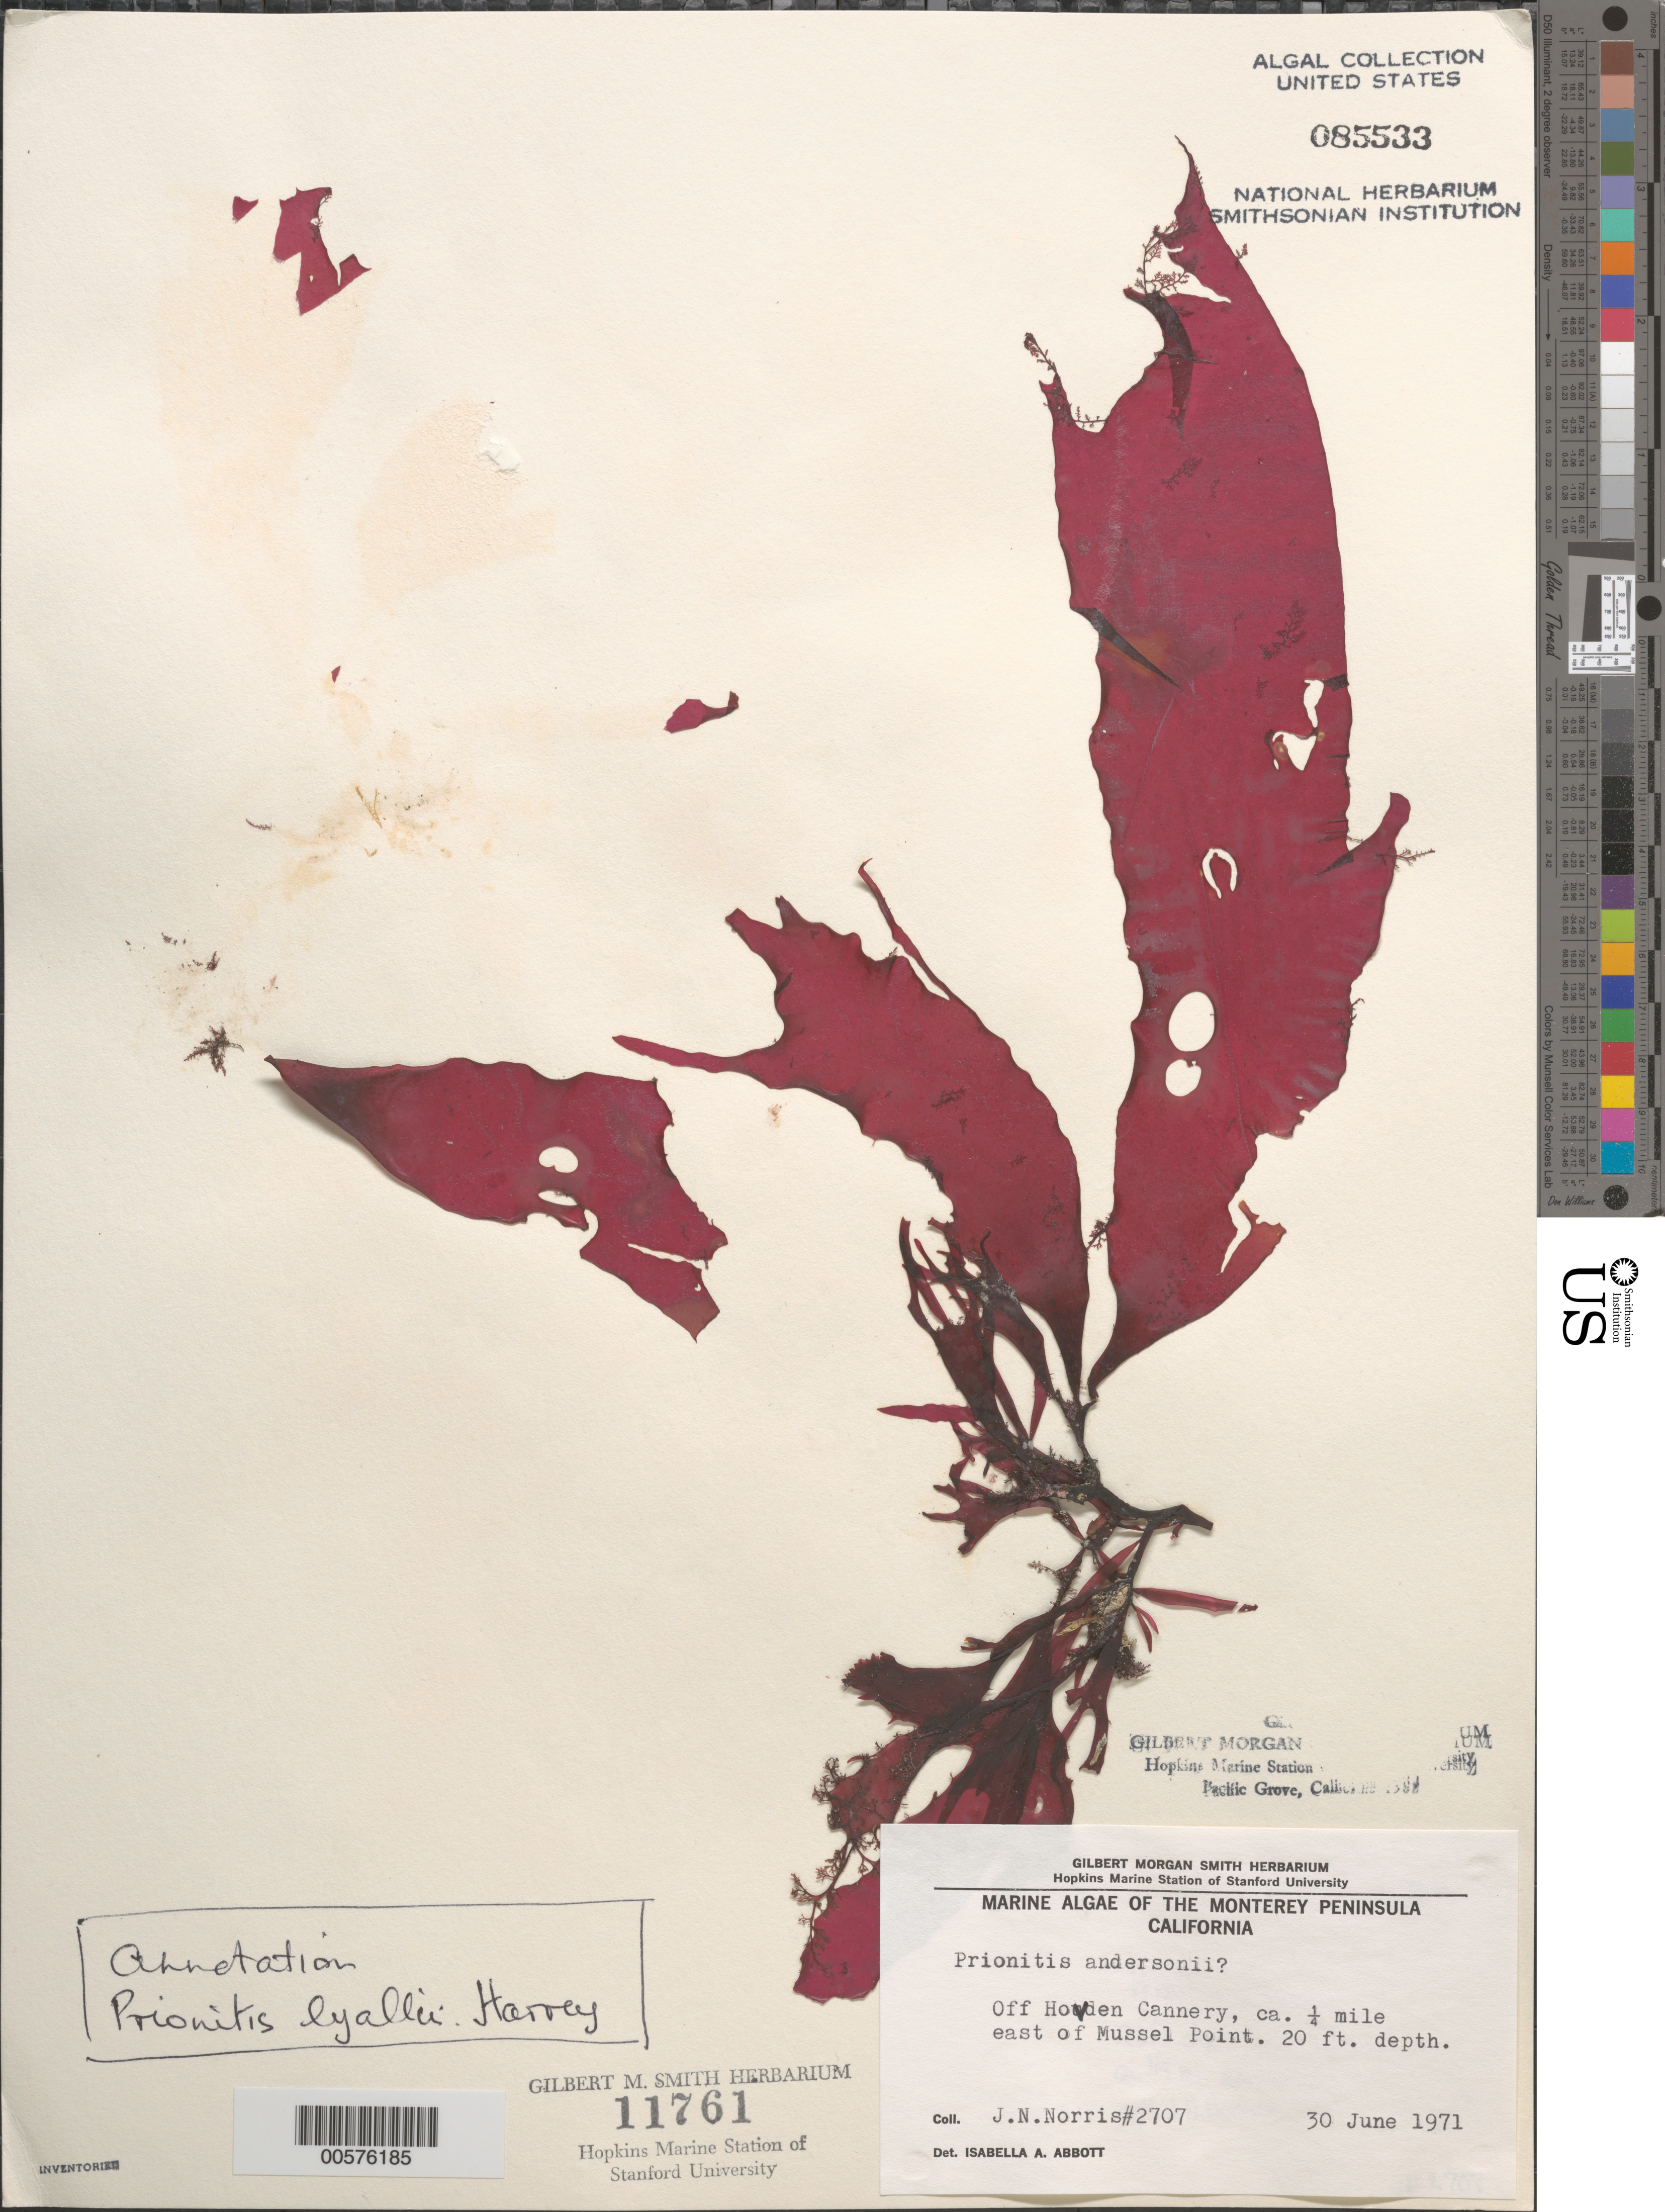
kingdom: Plantae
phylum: Rhodophyta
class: Florideophyceae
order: Cryptonemiales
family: Cryptonemiaceae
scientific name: Prionitis sternbergii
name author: (C. Agardh) J. Agardh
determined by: Algae name updating Project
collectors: J. N. Norris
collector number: JN-2707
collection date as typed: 30 Jun 1971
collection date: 1971-06-30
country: United States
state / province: California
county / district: Monterey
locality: Off Hovden Cannery, ca. 0.25 mile east of Mussel Point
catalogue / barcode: US 85533